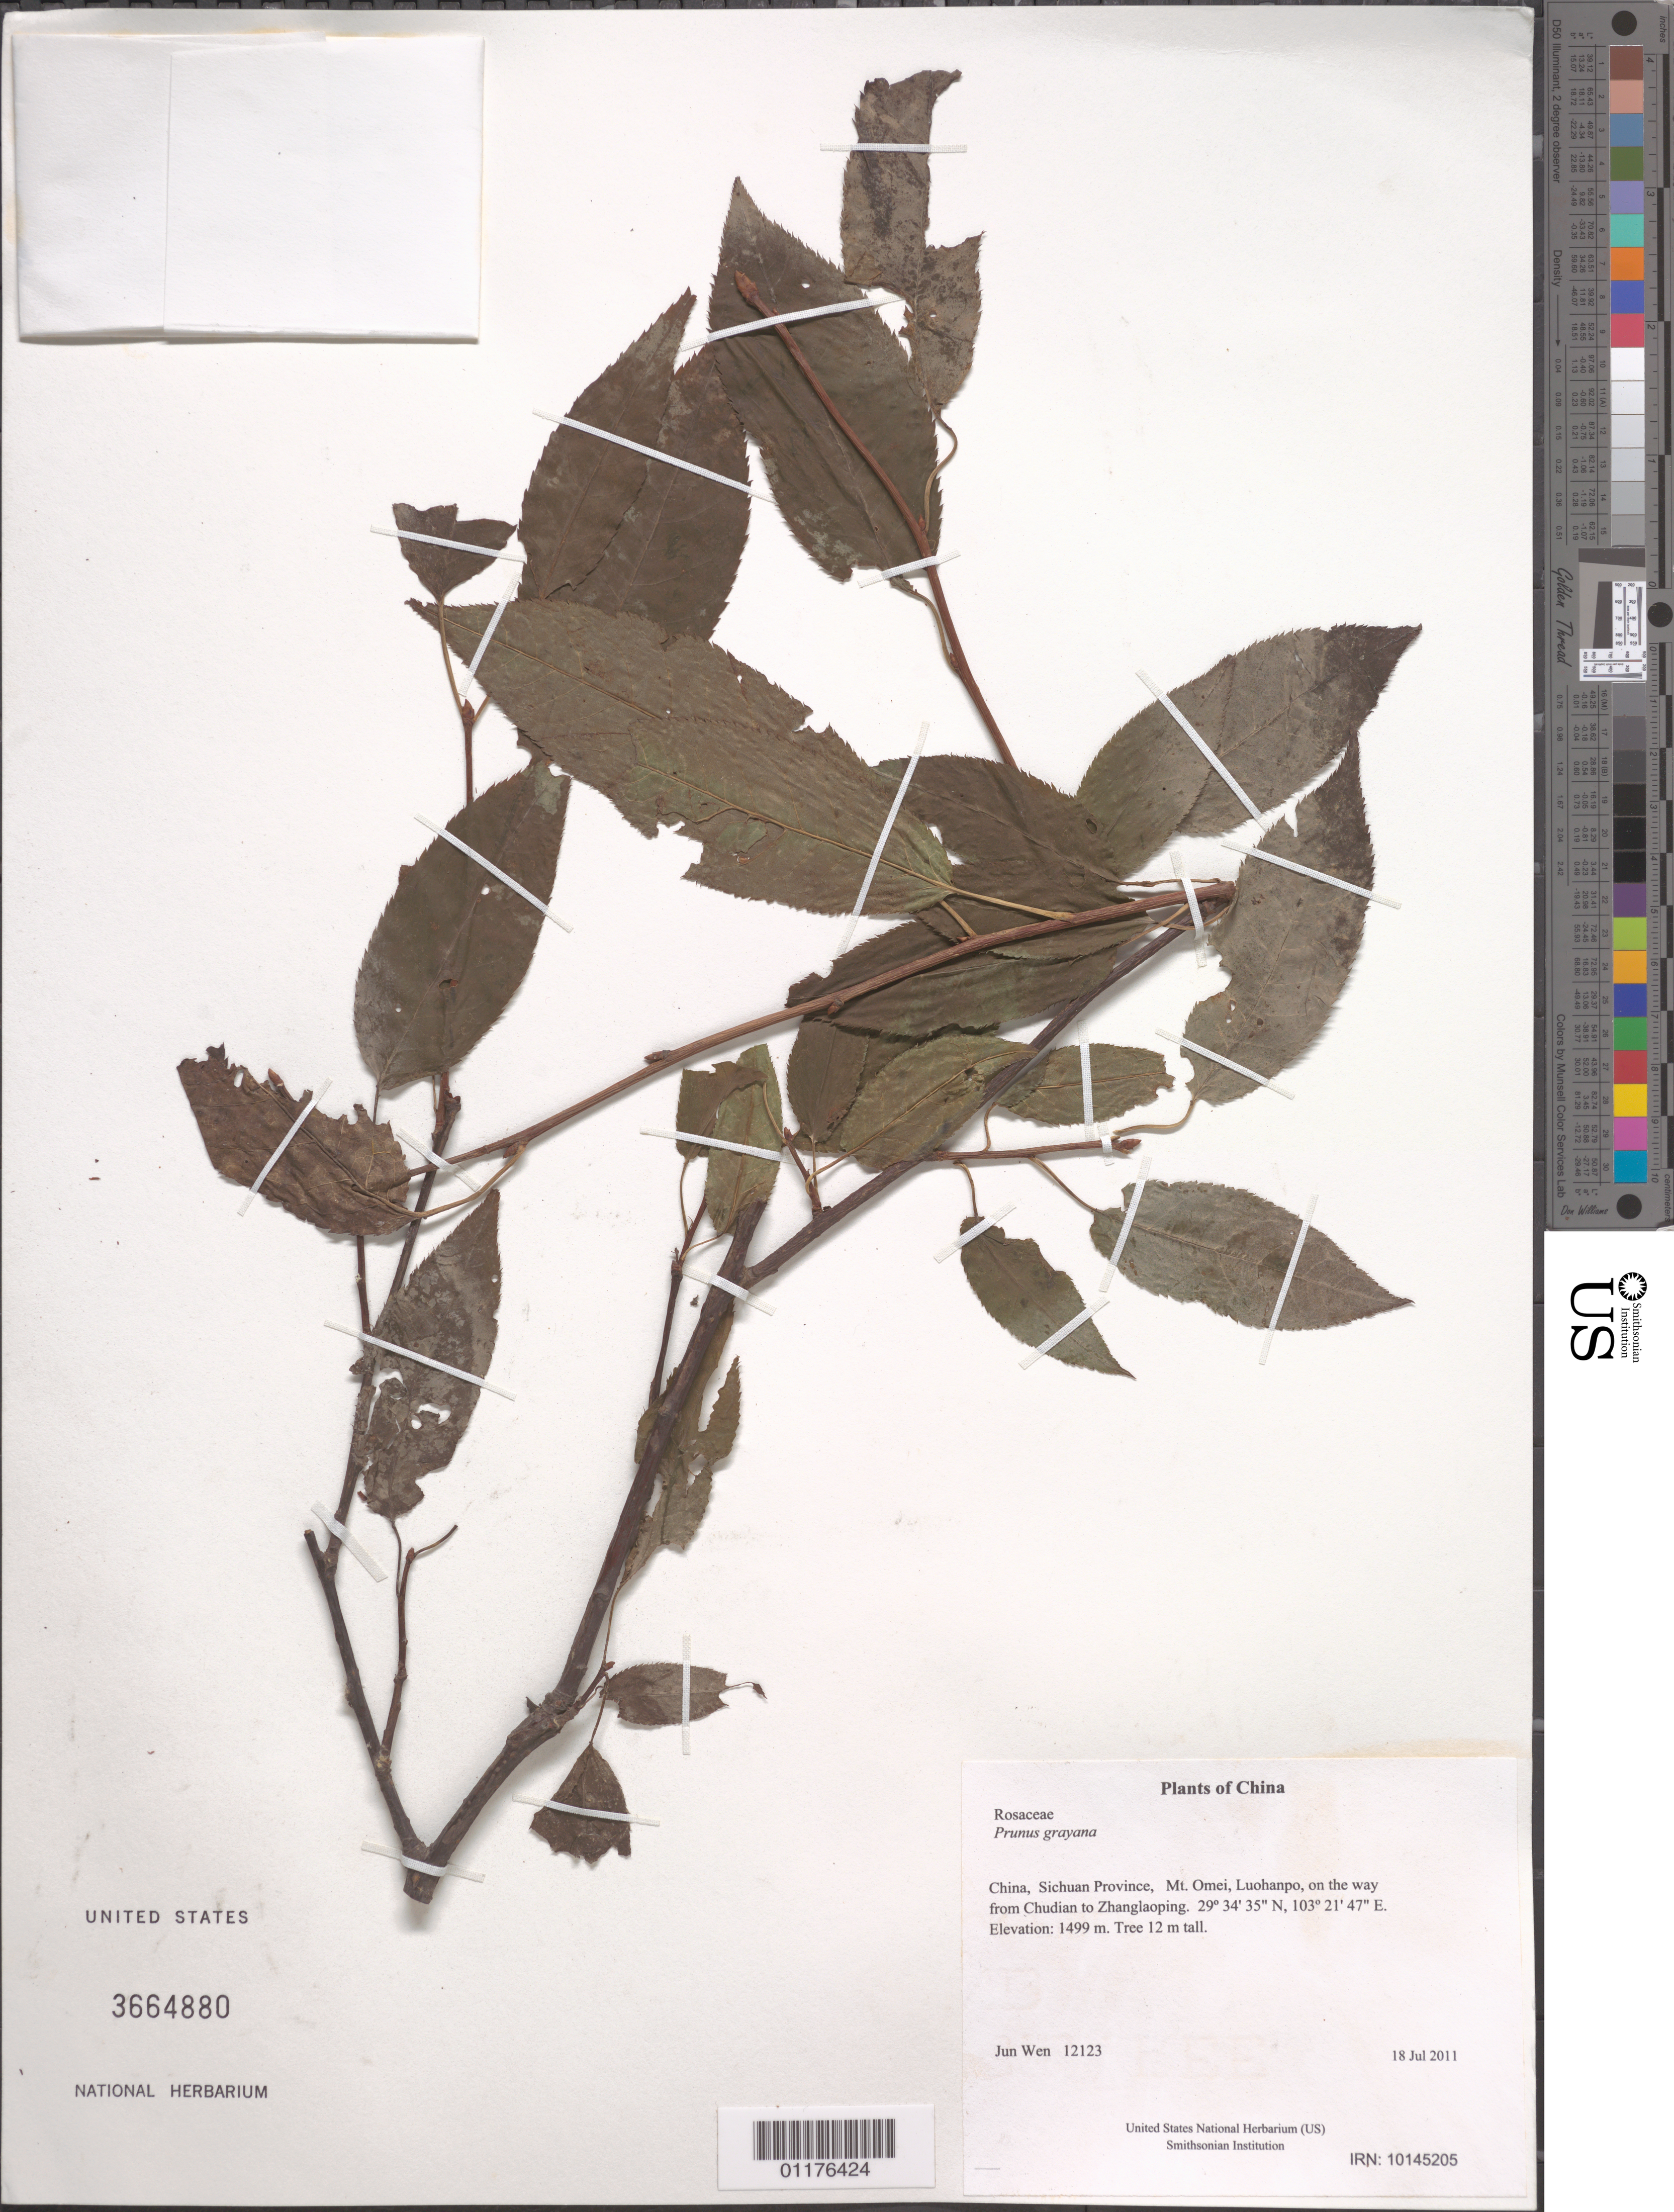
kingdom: Plantae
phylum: Tracheophyta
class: Magnoliopsida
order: Rosales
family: Rosaceae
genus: Prunus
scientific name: Prunus grayana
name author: Maxim.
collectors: J. Wen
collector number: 12123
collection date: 2011-07-18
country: China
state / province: Sichuan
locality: Mt. Omei, Luohanpo, on the way from Chudian to Zhanglaoping.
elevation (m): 1499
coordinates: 29 34 34.6 N, 103 21 46.8 E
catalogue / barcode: US 3664880